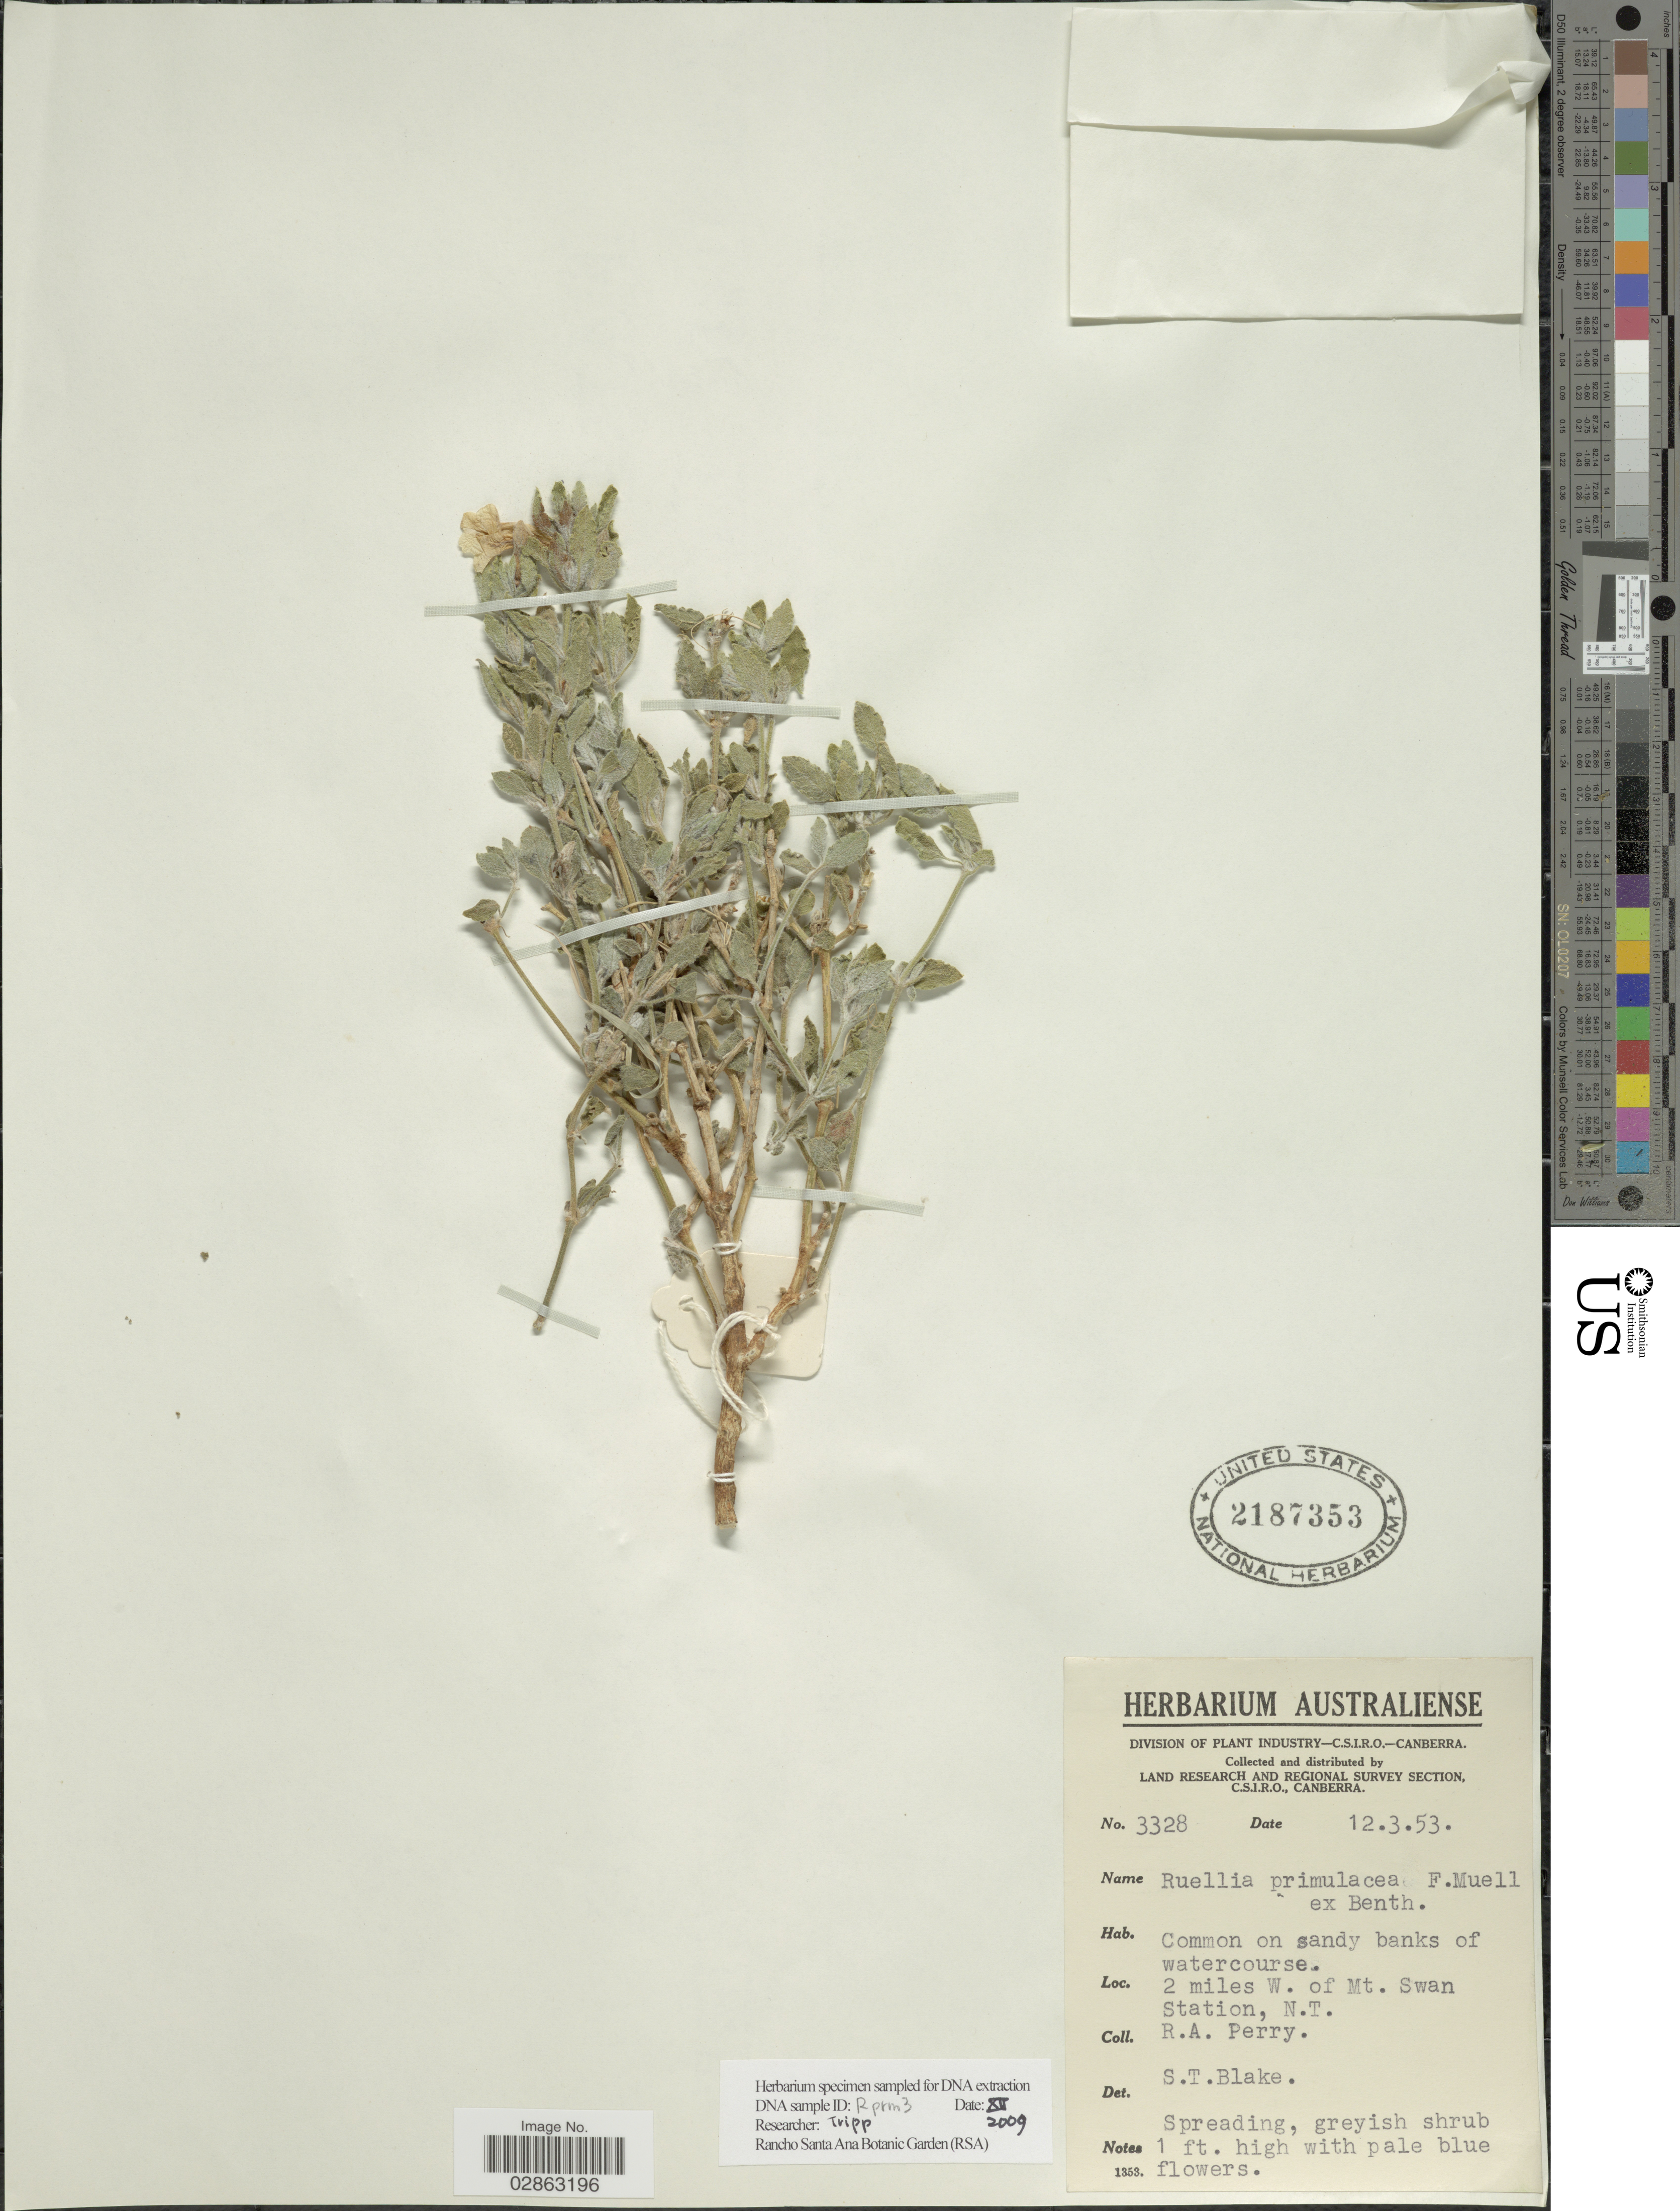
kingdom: Plantae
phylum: Tracheophyta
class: Magnoliopsida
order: Lamiales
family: Acanthaceae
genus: Ruellia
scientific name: Ruellia primulacea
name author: F. Muell. ex Benth.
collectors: Perry, R. A.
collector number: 3328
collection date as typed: Transcribed d/m/y: 12/3/53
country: Australia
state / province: Northern Territory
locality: Banks of watercourse. 2 miles W. of Mt. Swan Station, N.T.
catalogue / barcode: US 2187353